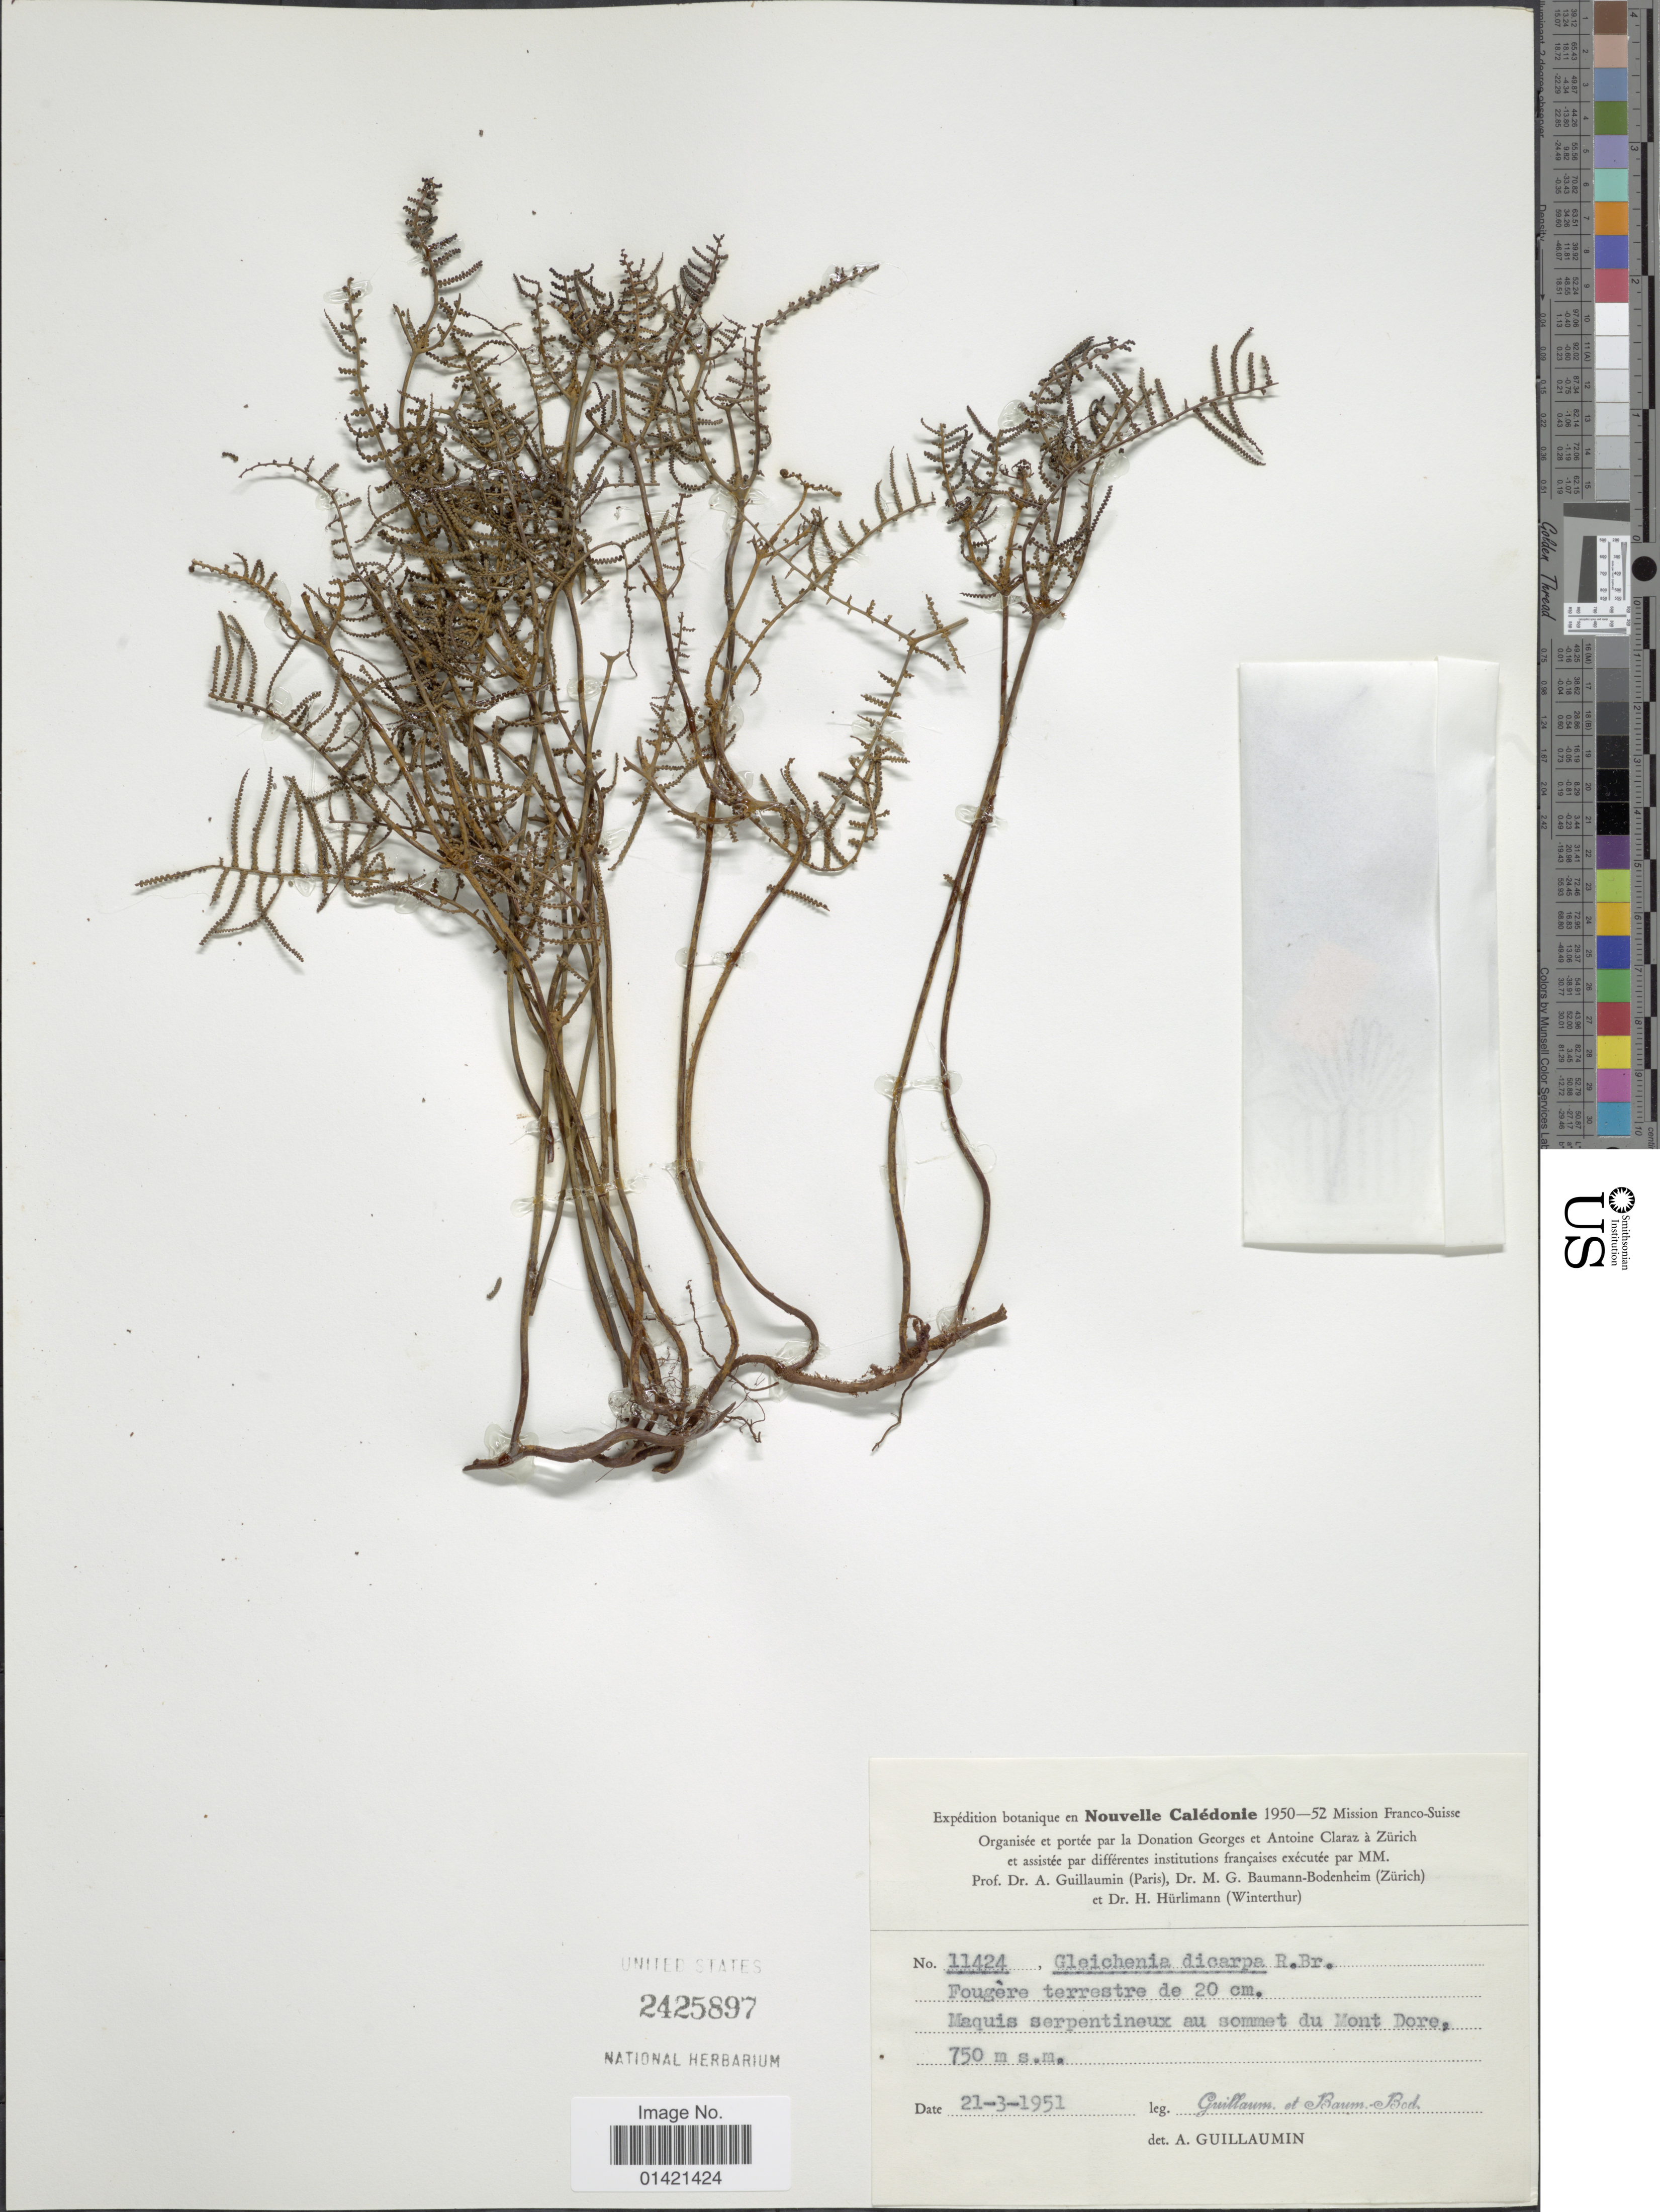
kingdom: Plantae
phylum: Tracheophyta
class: Polypodiopsida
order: Gleicheniales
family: Gleicheniaceae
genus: Gleichenia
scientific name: Gleichenia dicarpa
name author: R. Br.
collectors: A. Guillaumin & M. G. Baumann-Bodenheim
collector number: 11424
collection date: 1951-03-21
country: New Caledonia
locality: Nouvelle Caledonie. Maquis serpentineux au sommet du Mont Dore.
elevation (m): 750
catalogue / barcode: US 2425897